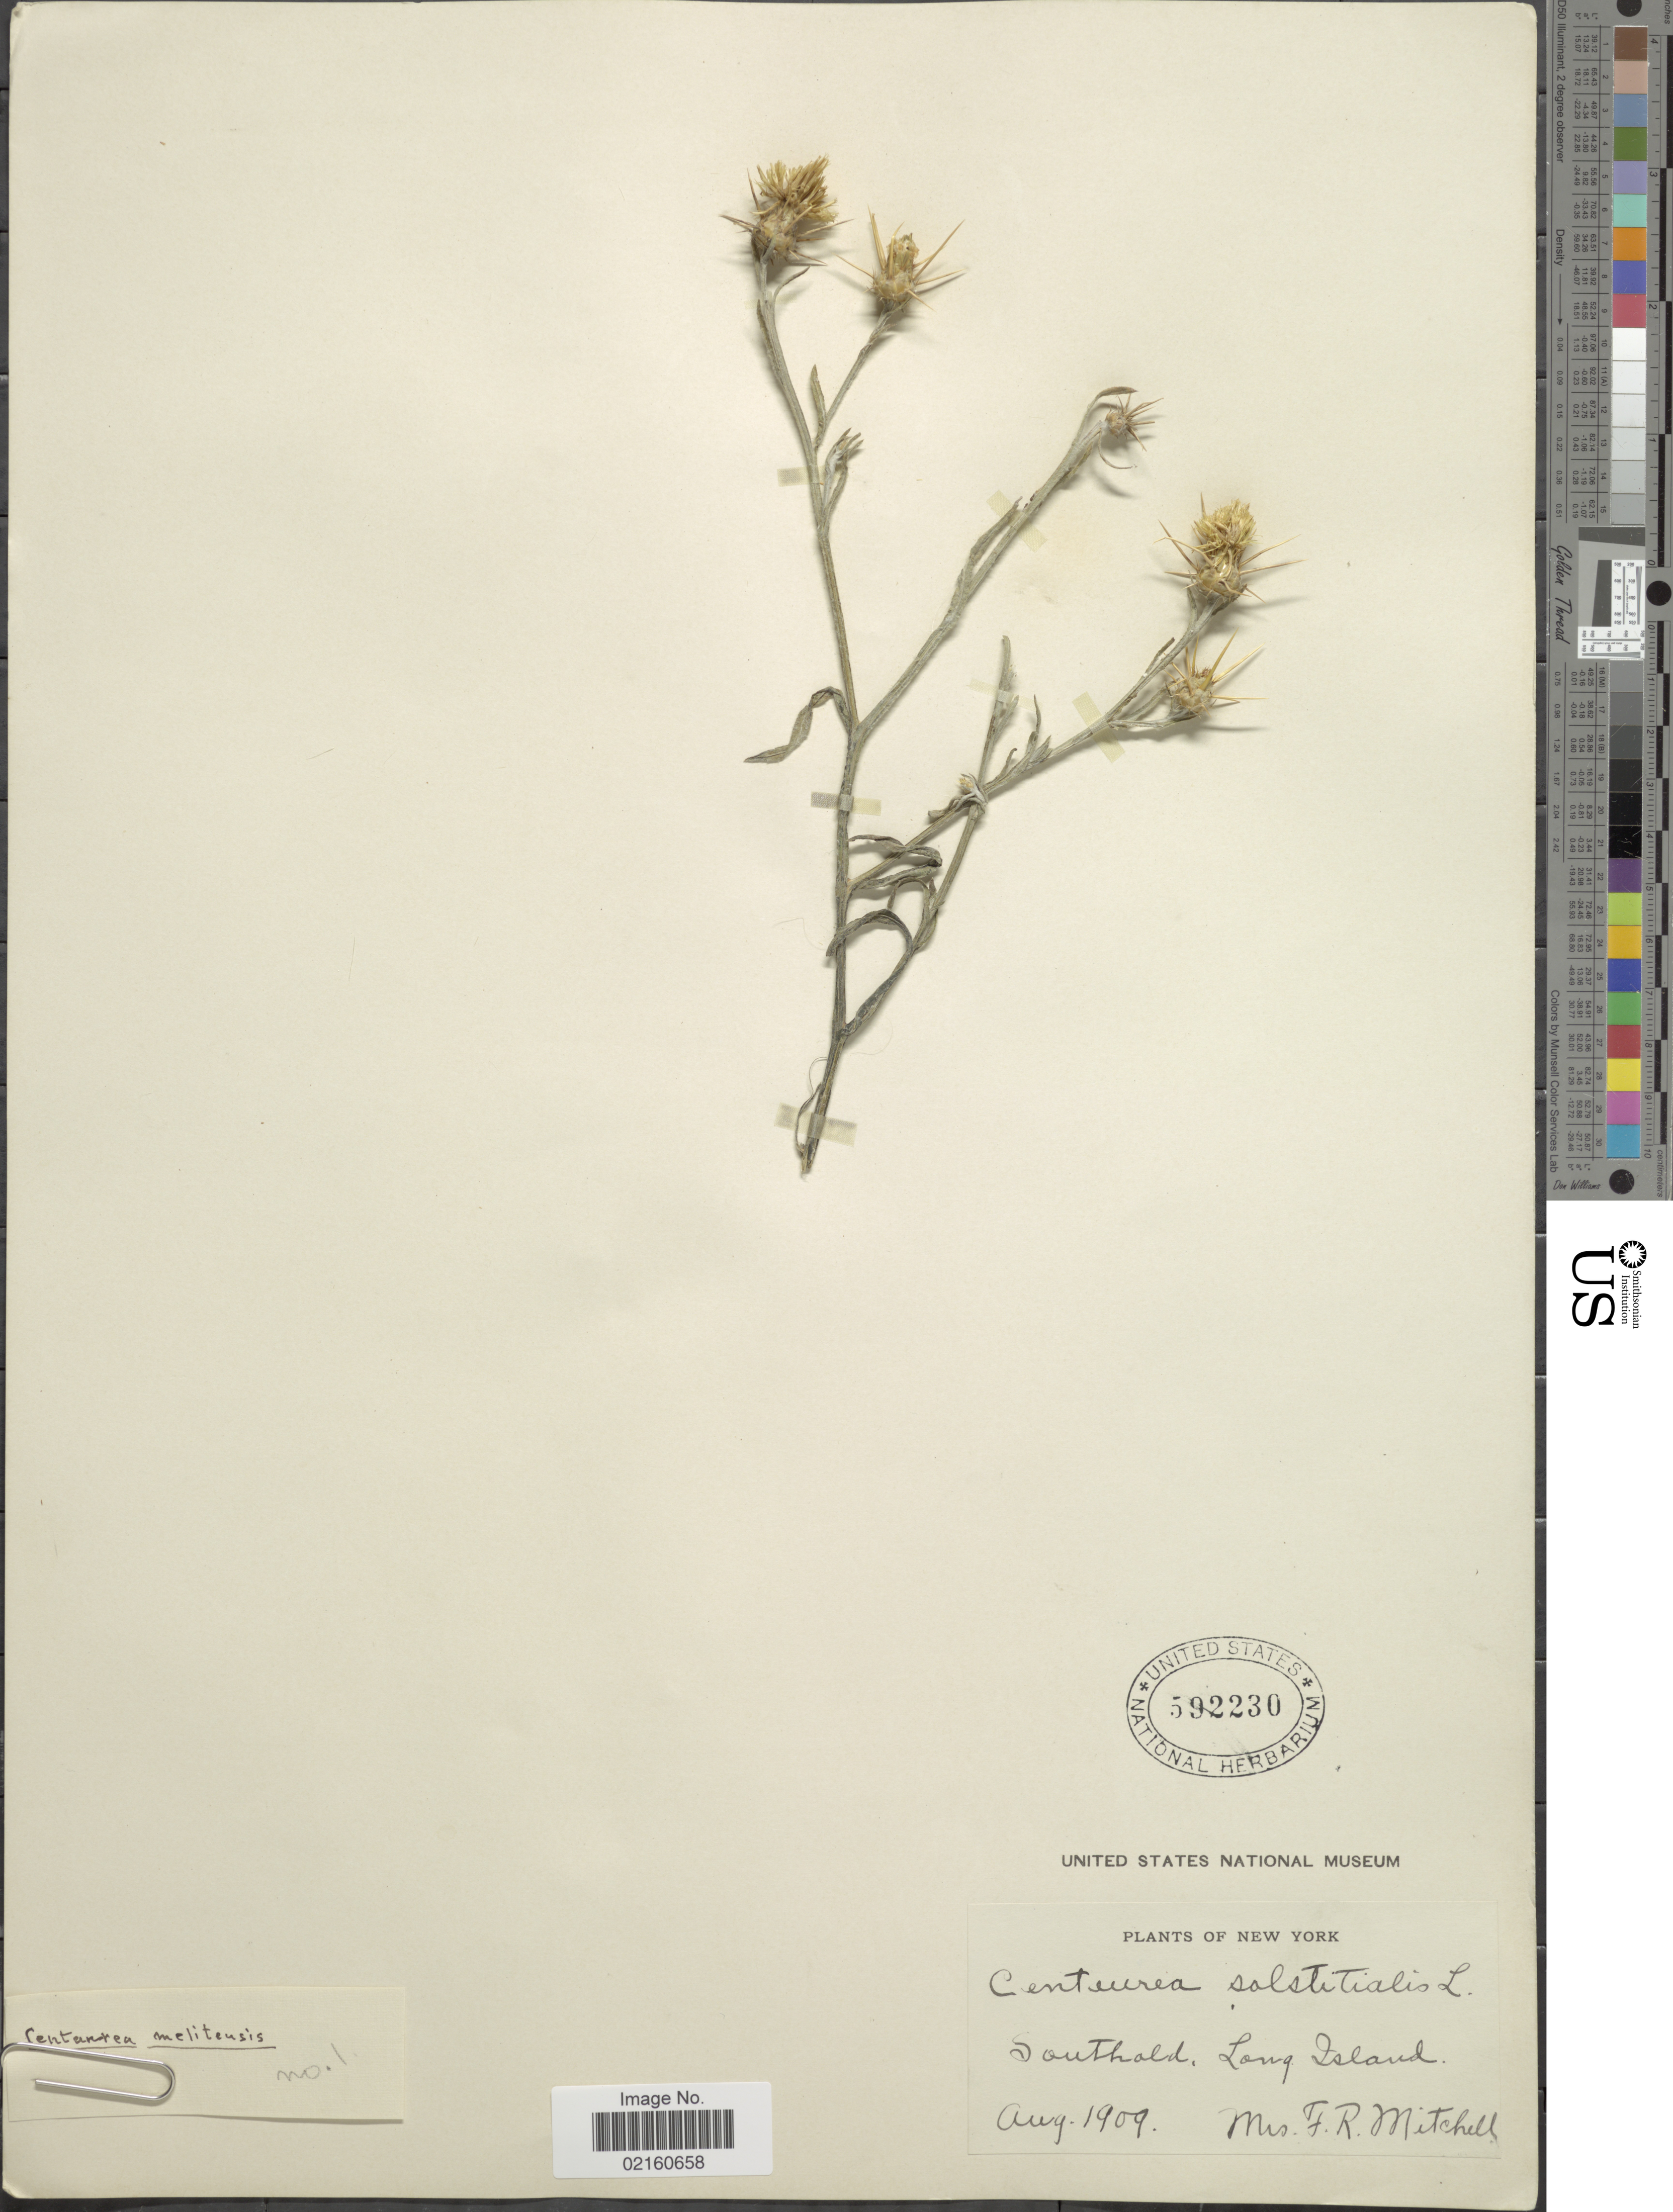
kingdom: Plantae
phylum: Tracheophyta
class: Magnoliopsida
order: Asterales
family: Asteraceae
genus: Centaurea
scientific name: Centaurea solstitialis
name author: L.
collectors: F. Mitchell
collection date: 1909-08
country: United States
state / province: New York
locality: Southold, Long Island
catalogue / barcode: US 592230